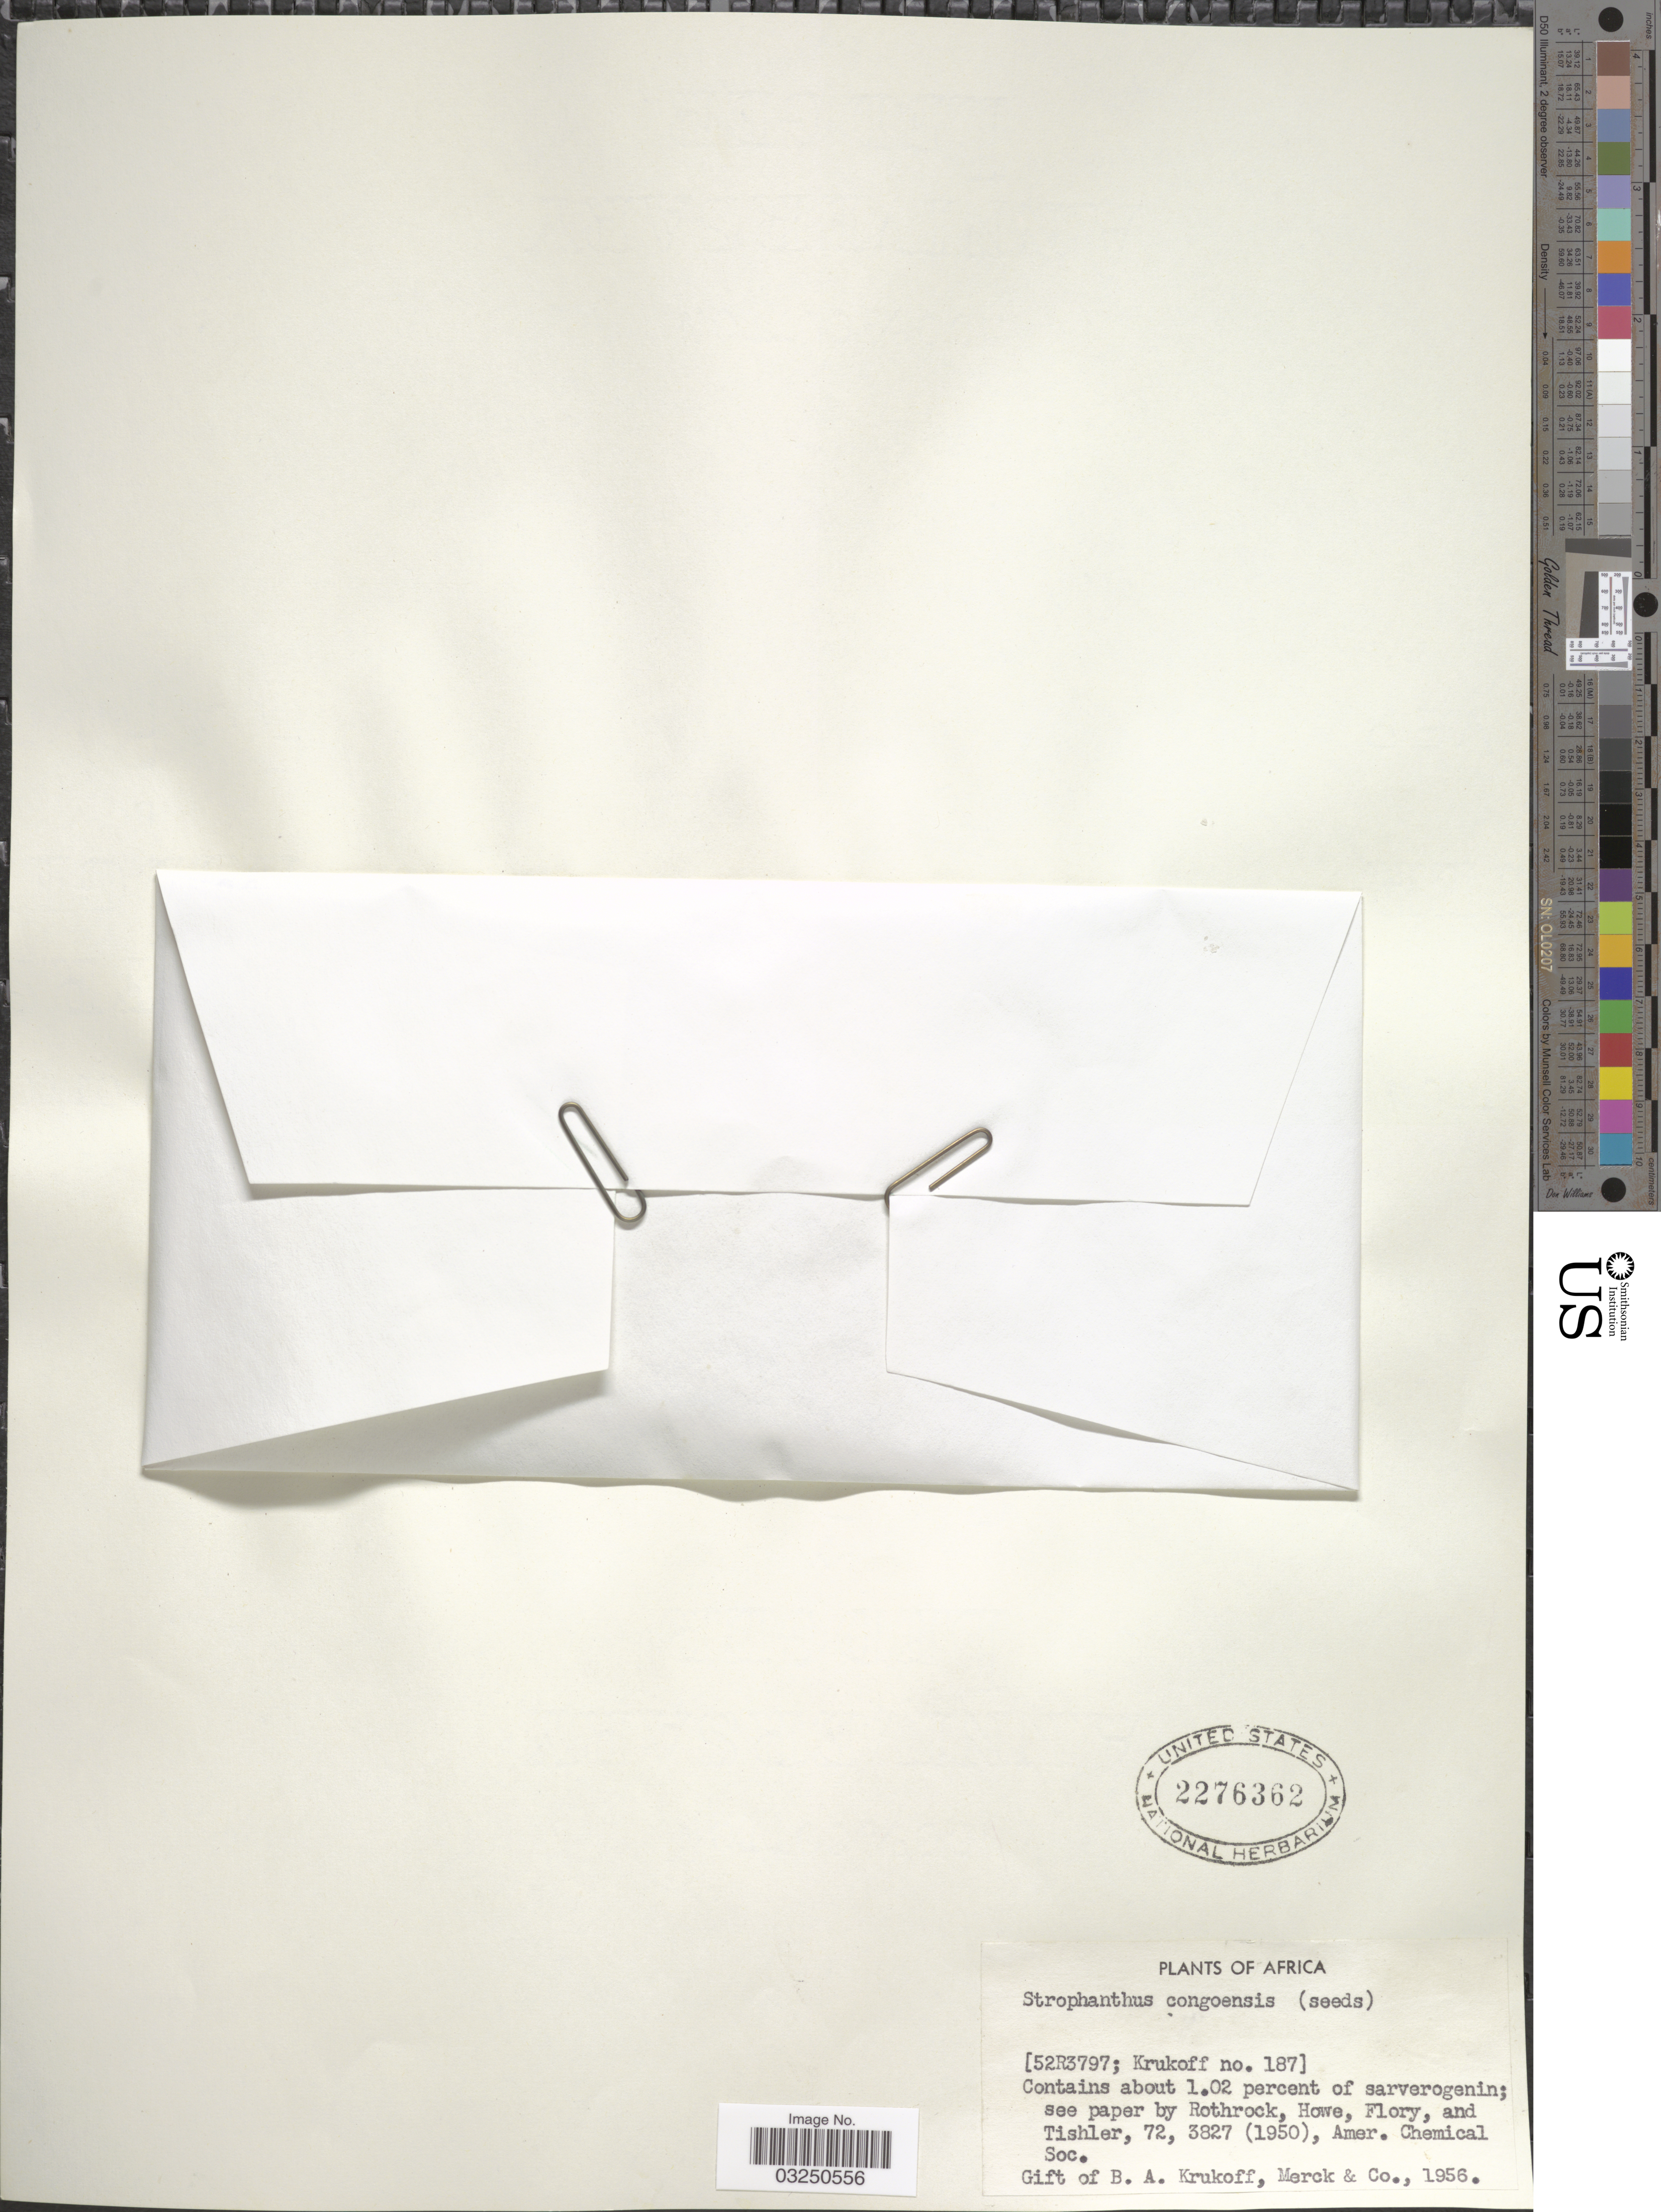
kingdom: Plantae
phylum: Tracheophyta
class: Magnoliopsida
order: Gentianales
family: Apocynaceae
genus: Strophanthus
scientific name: Strophanthus congoensis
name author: Franch.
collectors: B. A. Krukoff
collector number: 187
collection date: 1956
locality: Africa.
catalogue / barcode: US 2276362